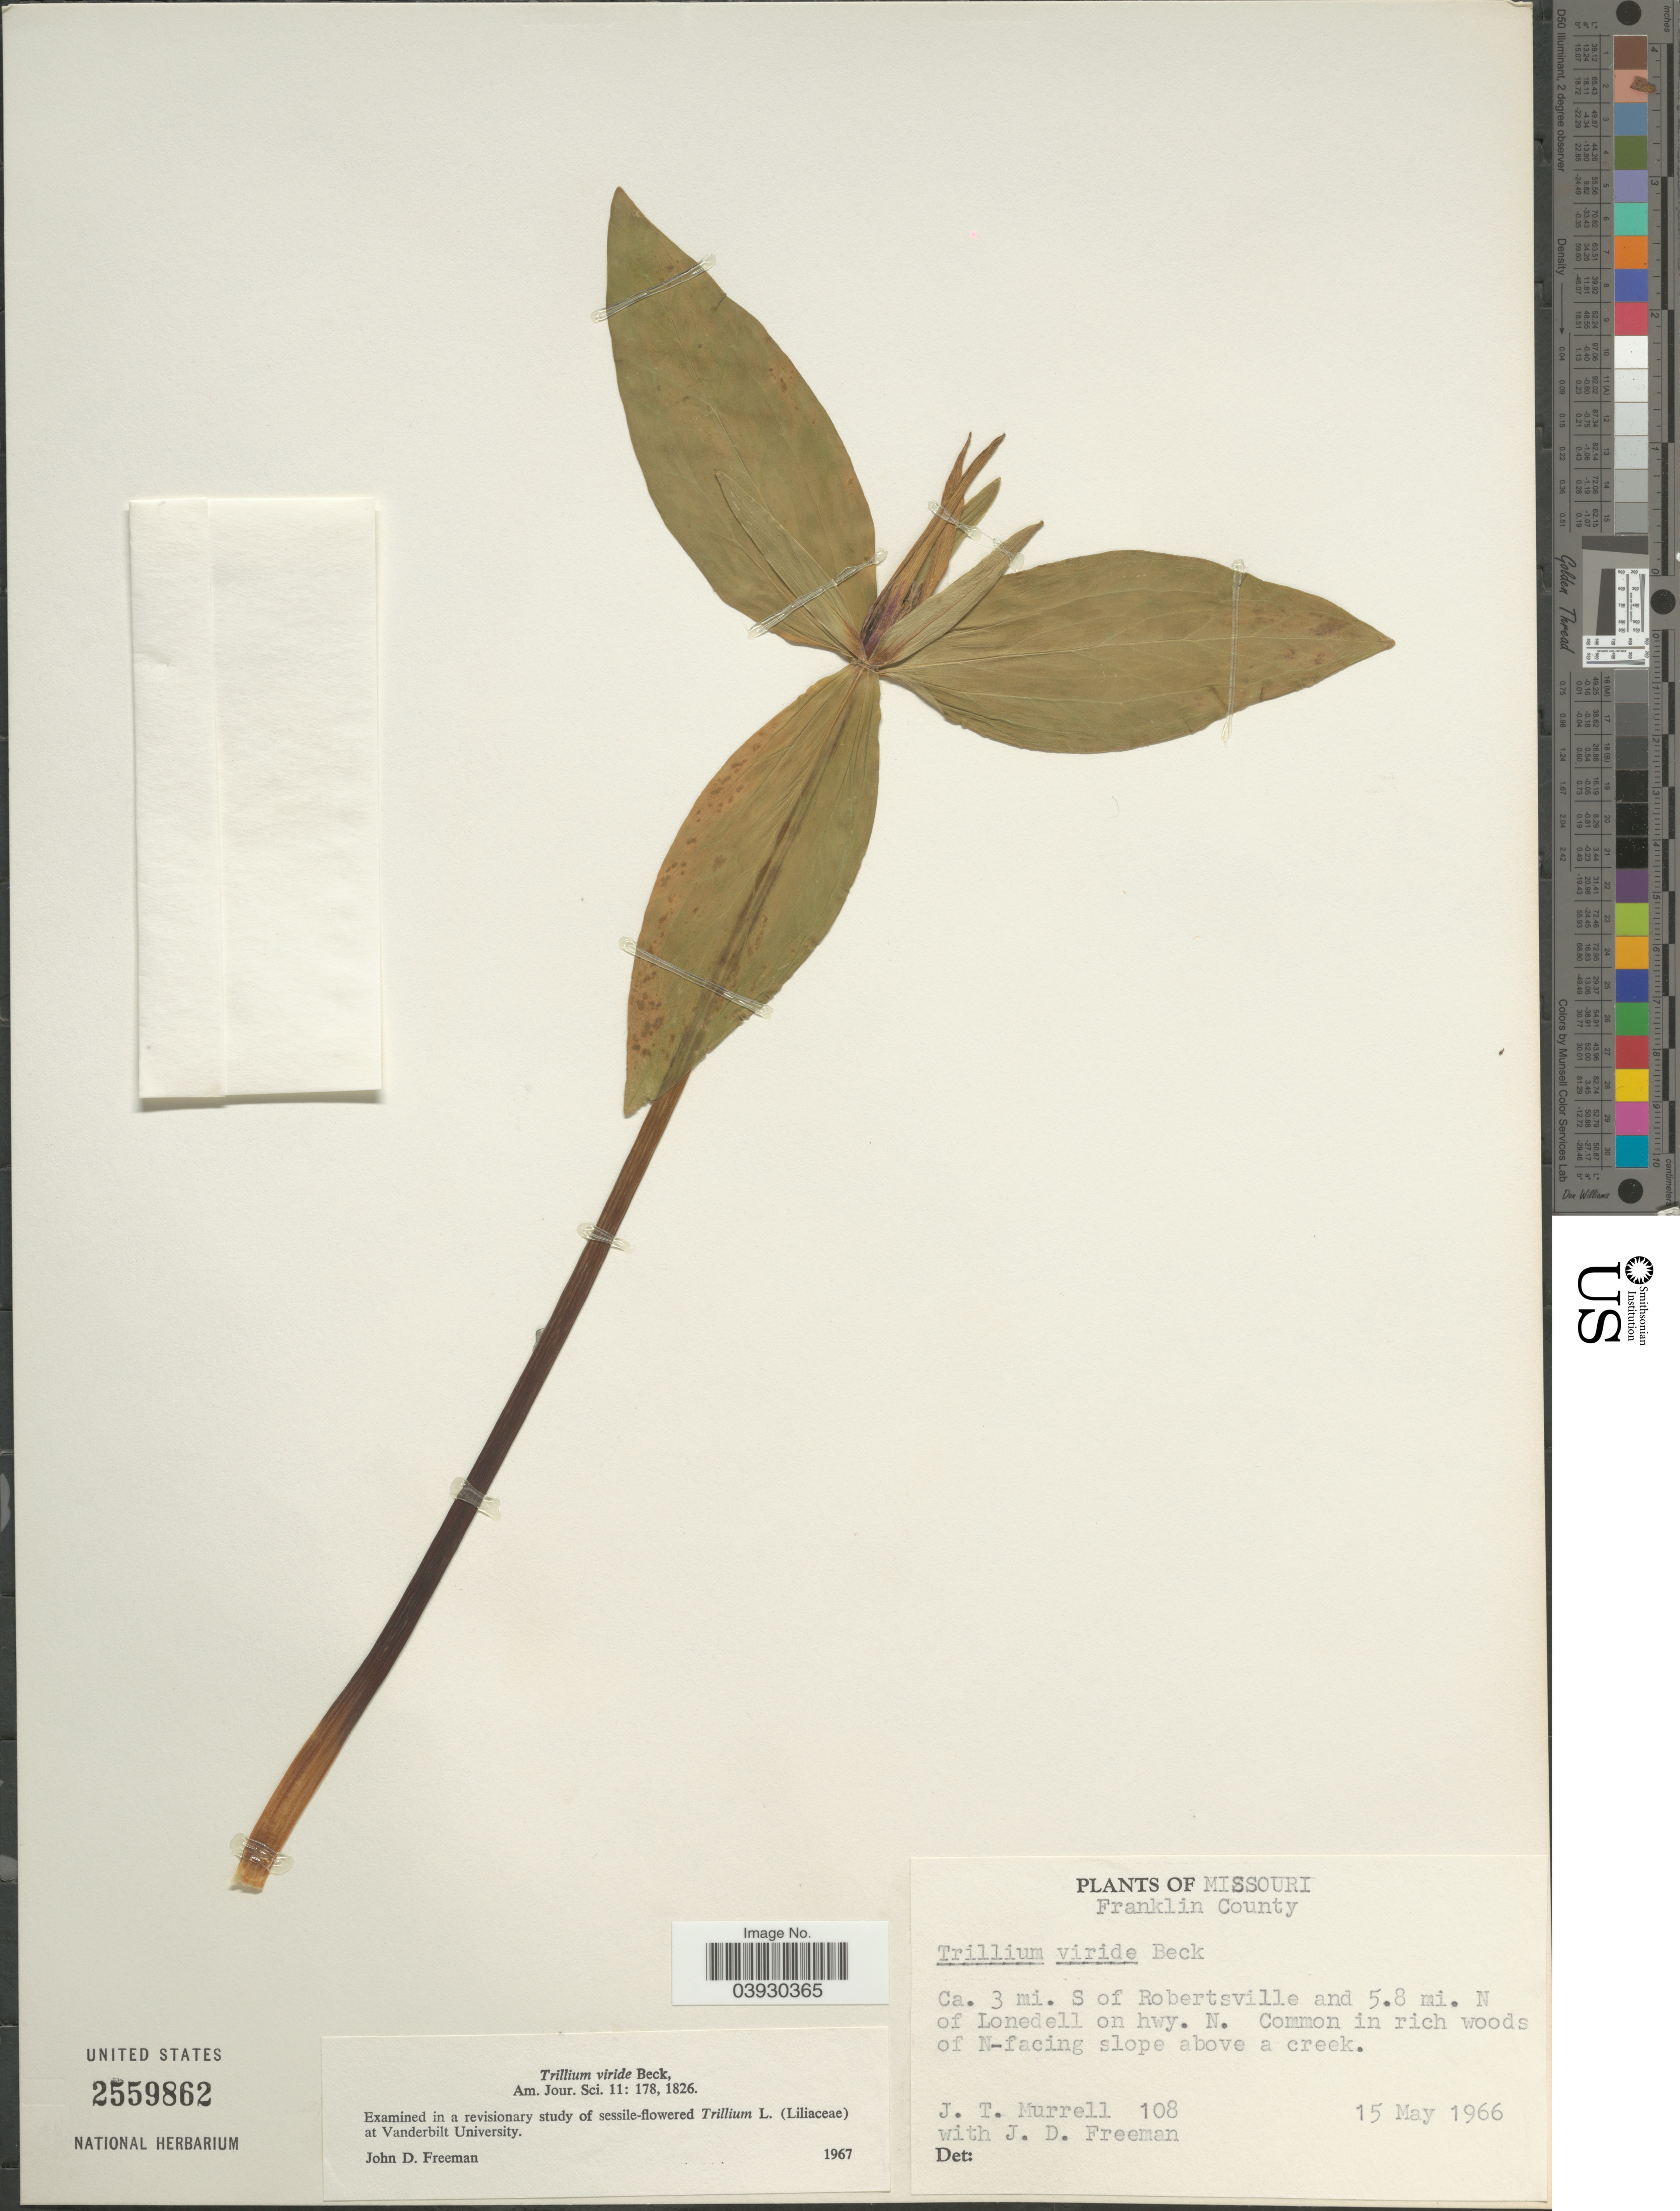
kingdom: Plantae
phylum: Tracheophyta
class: Liliopsida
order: Liliales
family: Melanthiaceae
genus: Trillium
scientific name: Trillium viride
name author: L.C. Beck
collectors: J. Murrell & J. Freeman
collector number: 108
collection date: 1966-05-15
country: United States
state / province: Missouri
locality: Franklin County. Ca. 3 mi. S of Robertsville and 5.8 mi. N of Lonedell on hwy. N. Common in rich woods of N-facing slope above a creek.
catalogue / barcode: US 2559862